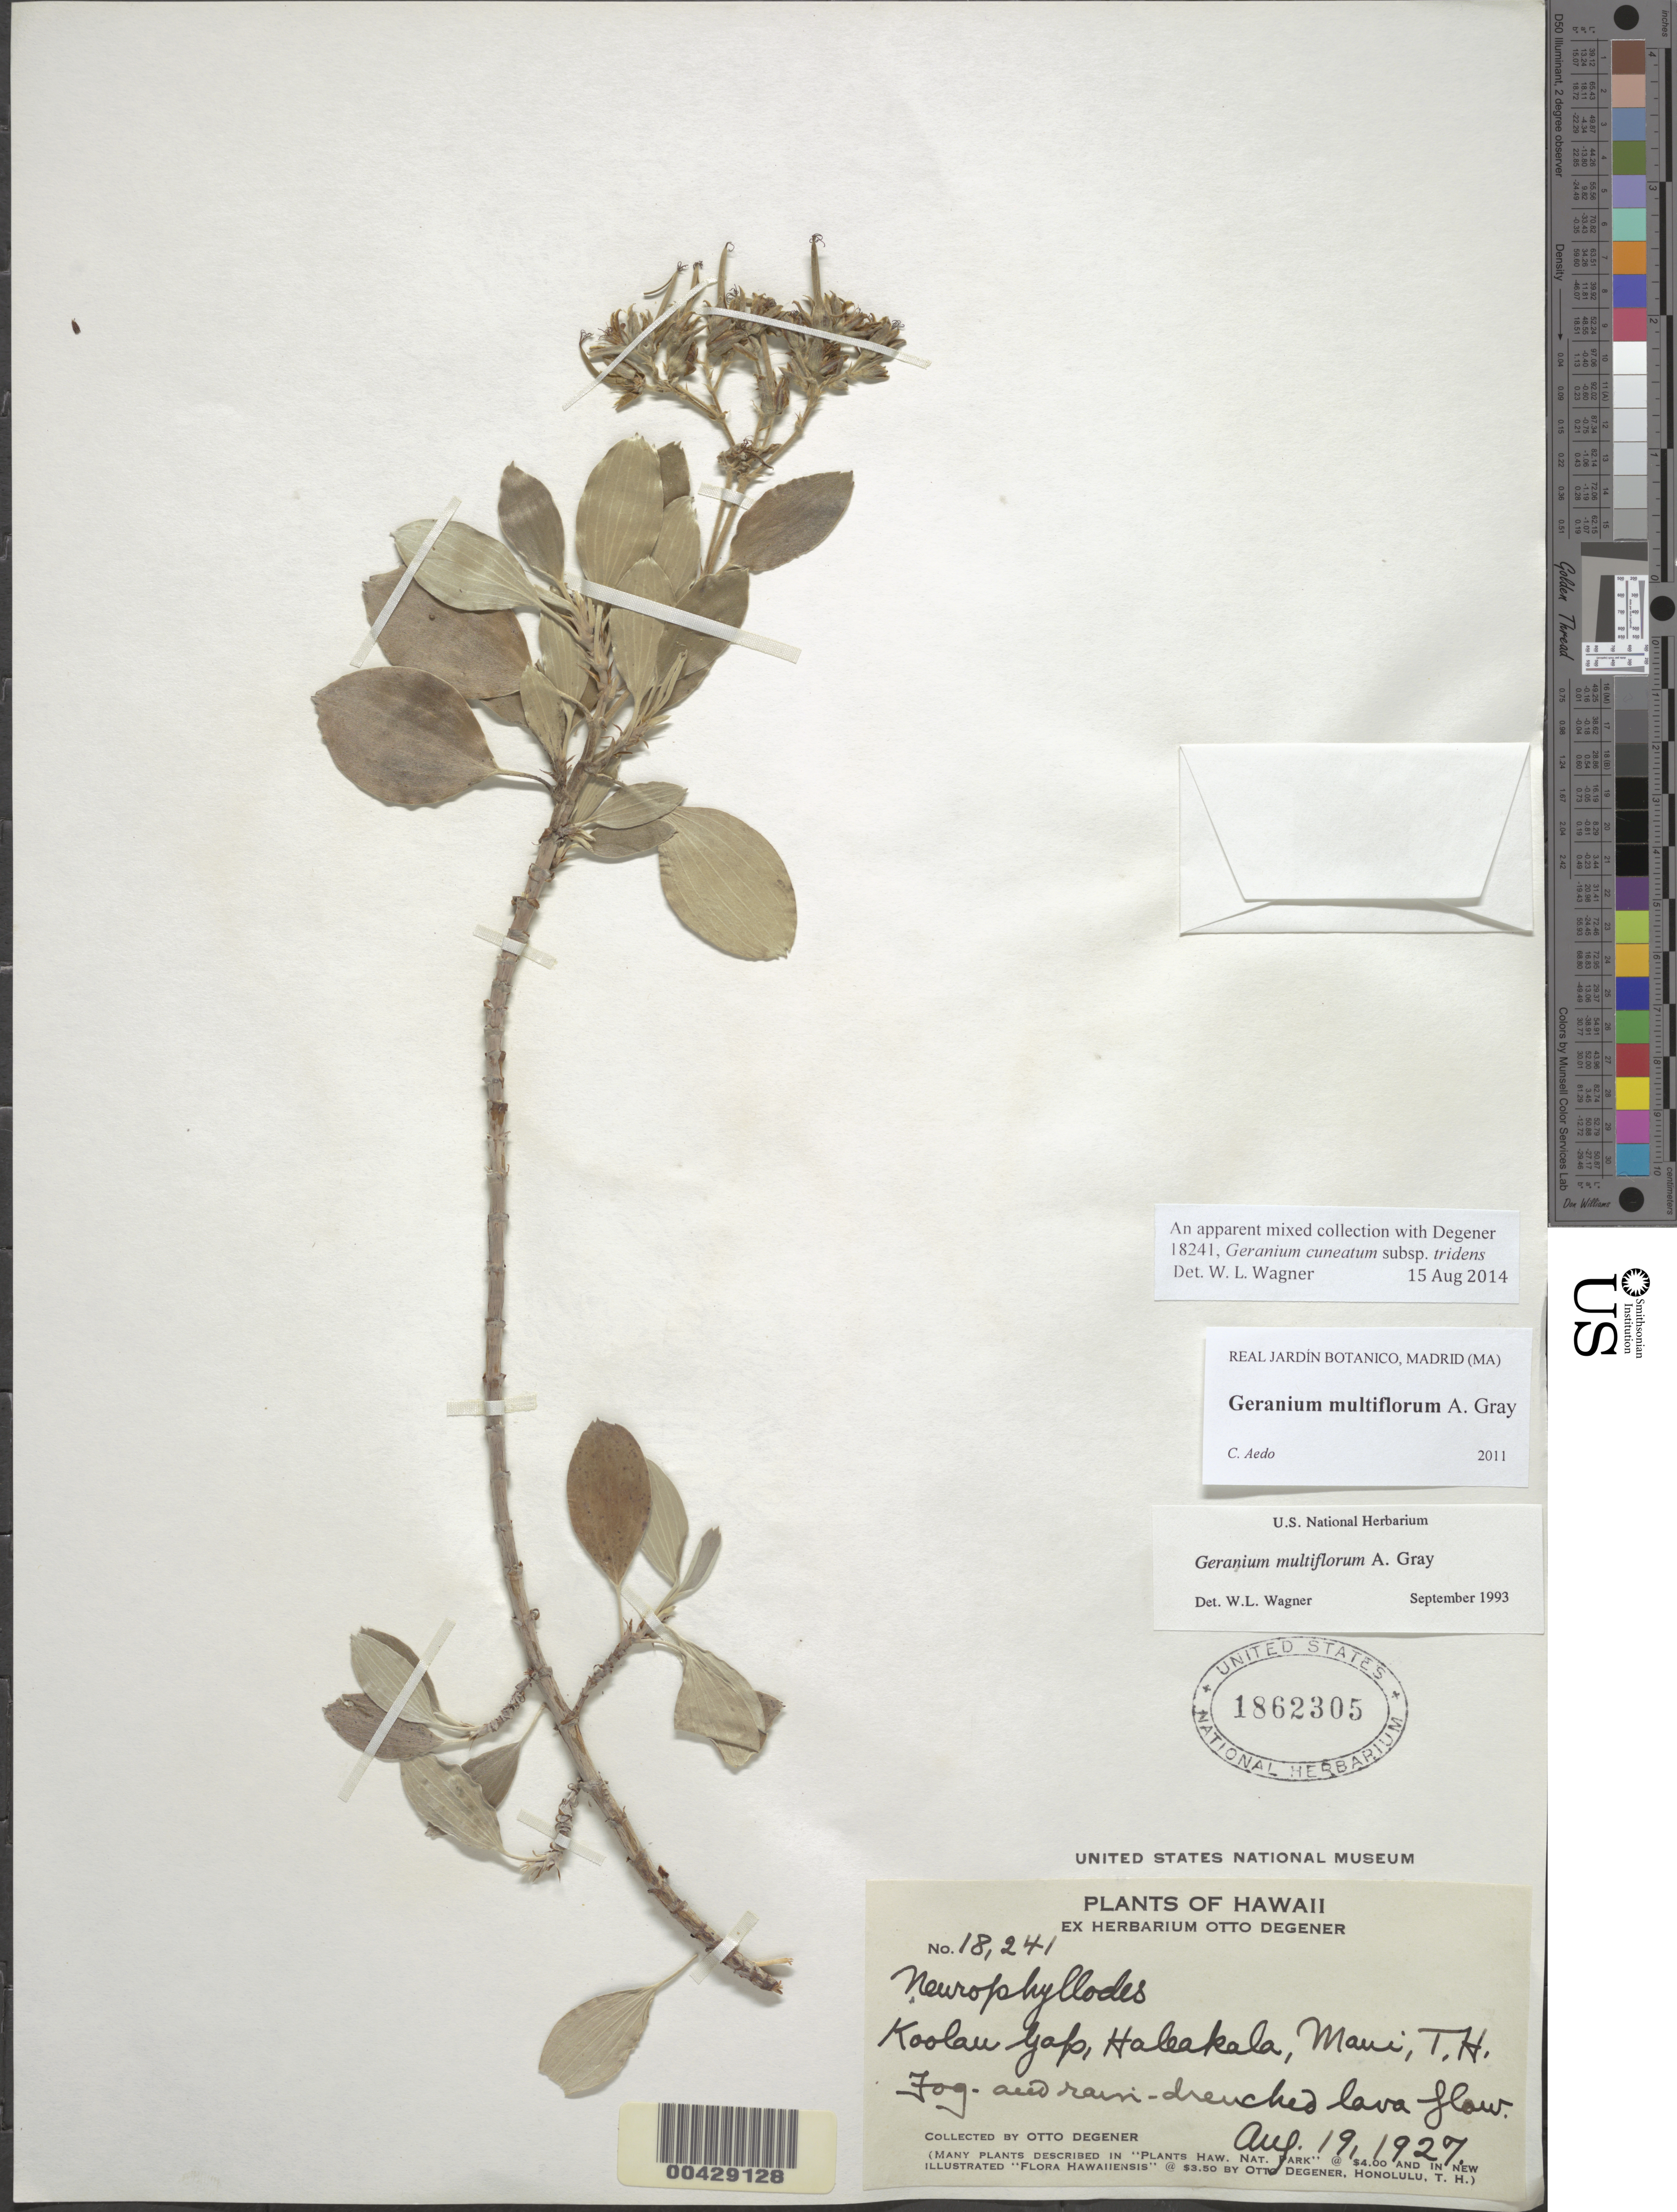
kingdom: Plantae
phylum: Tracheophyta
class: Magnoliopsida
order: Geraniales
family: Geraniaceae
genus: Geranium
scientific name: Geranium multiflorum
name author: A. Gray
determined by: Aedo, C.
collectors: O. Degener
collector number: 18241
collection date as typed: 19 Aug 1927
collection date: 1927-08-19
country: United States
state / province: Hawaii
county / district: Maui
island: Maui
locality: Koolau Gap, Haleakala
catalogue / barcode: US 1862305